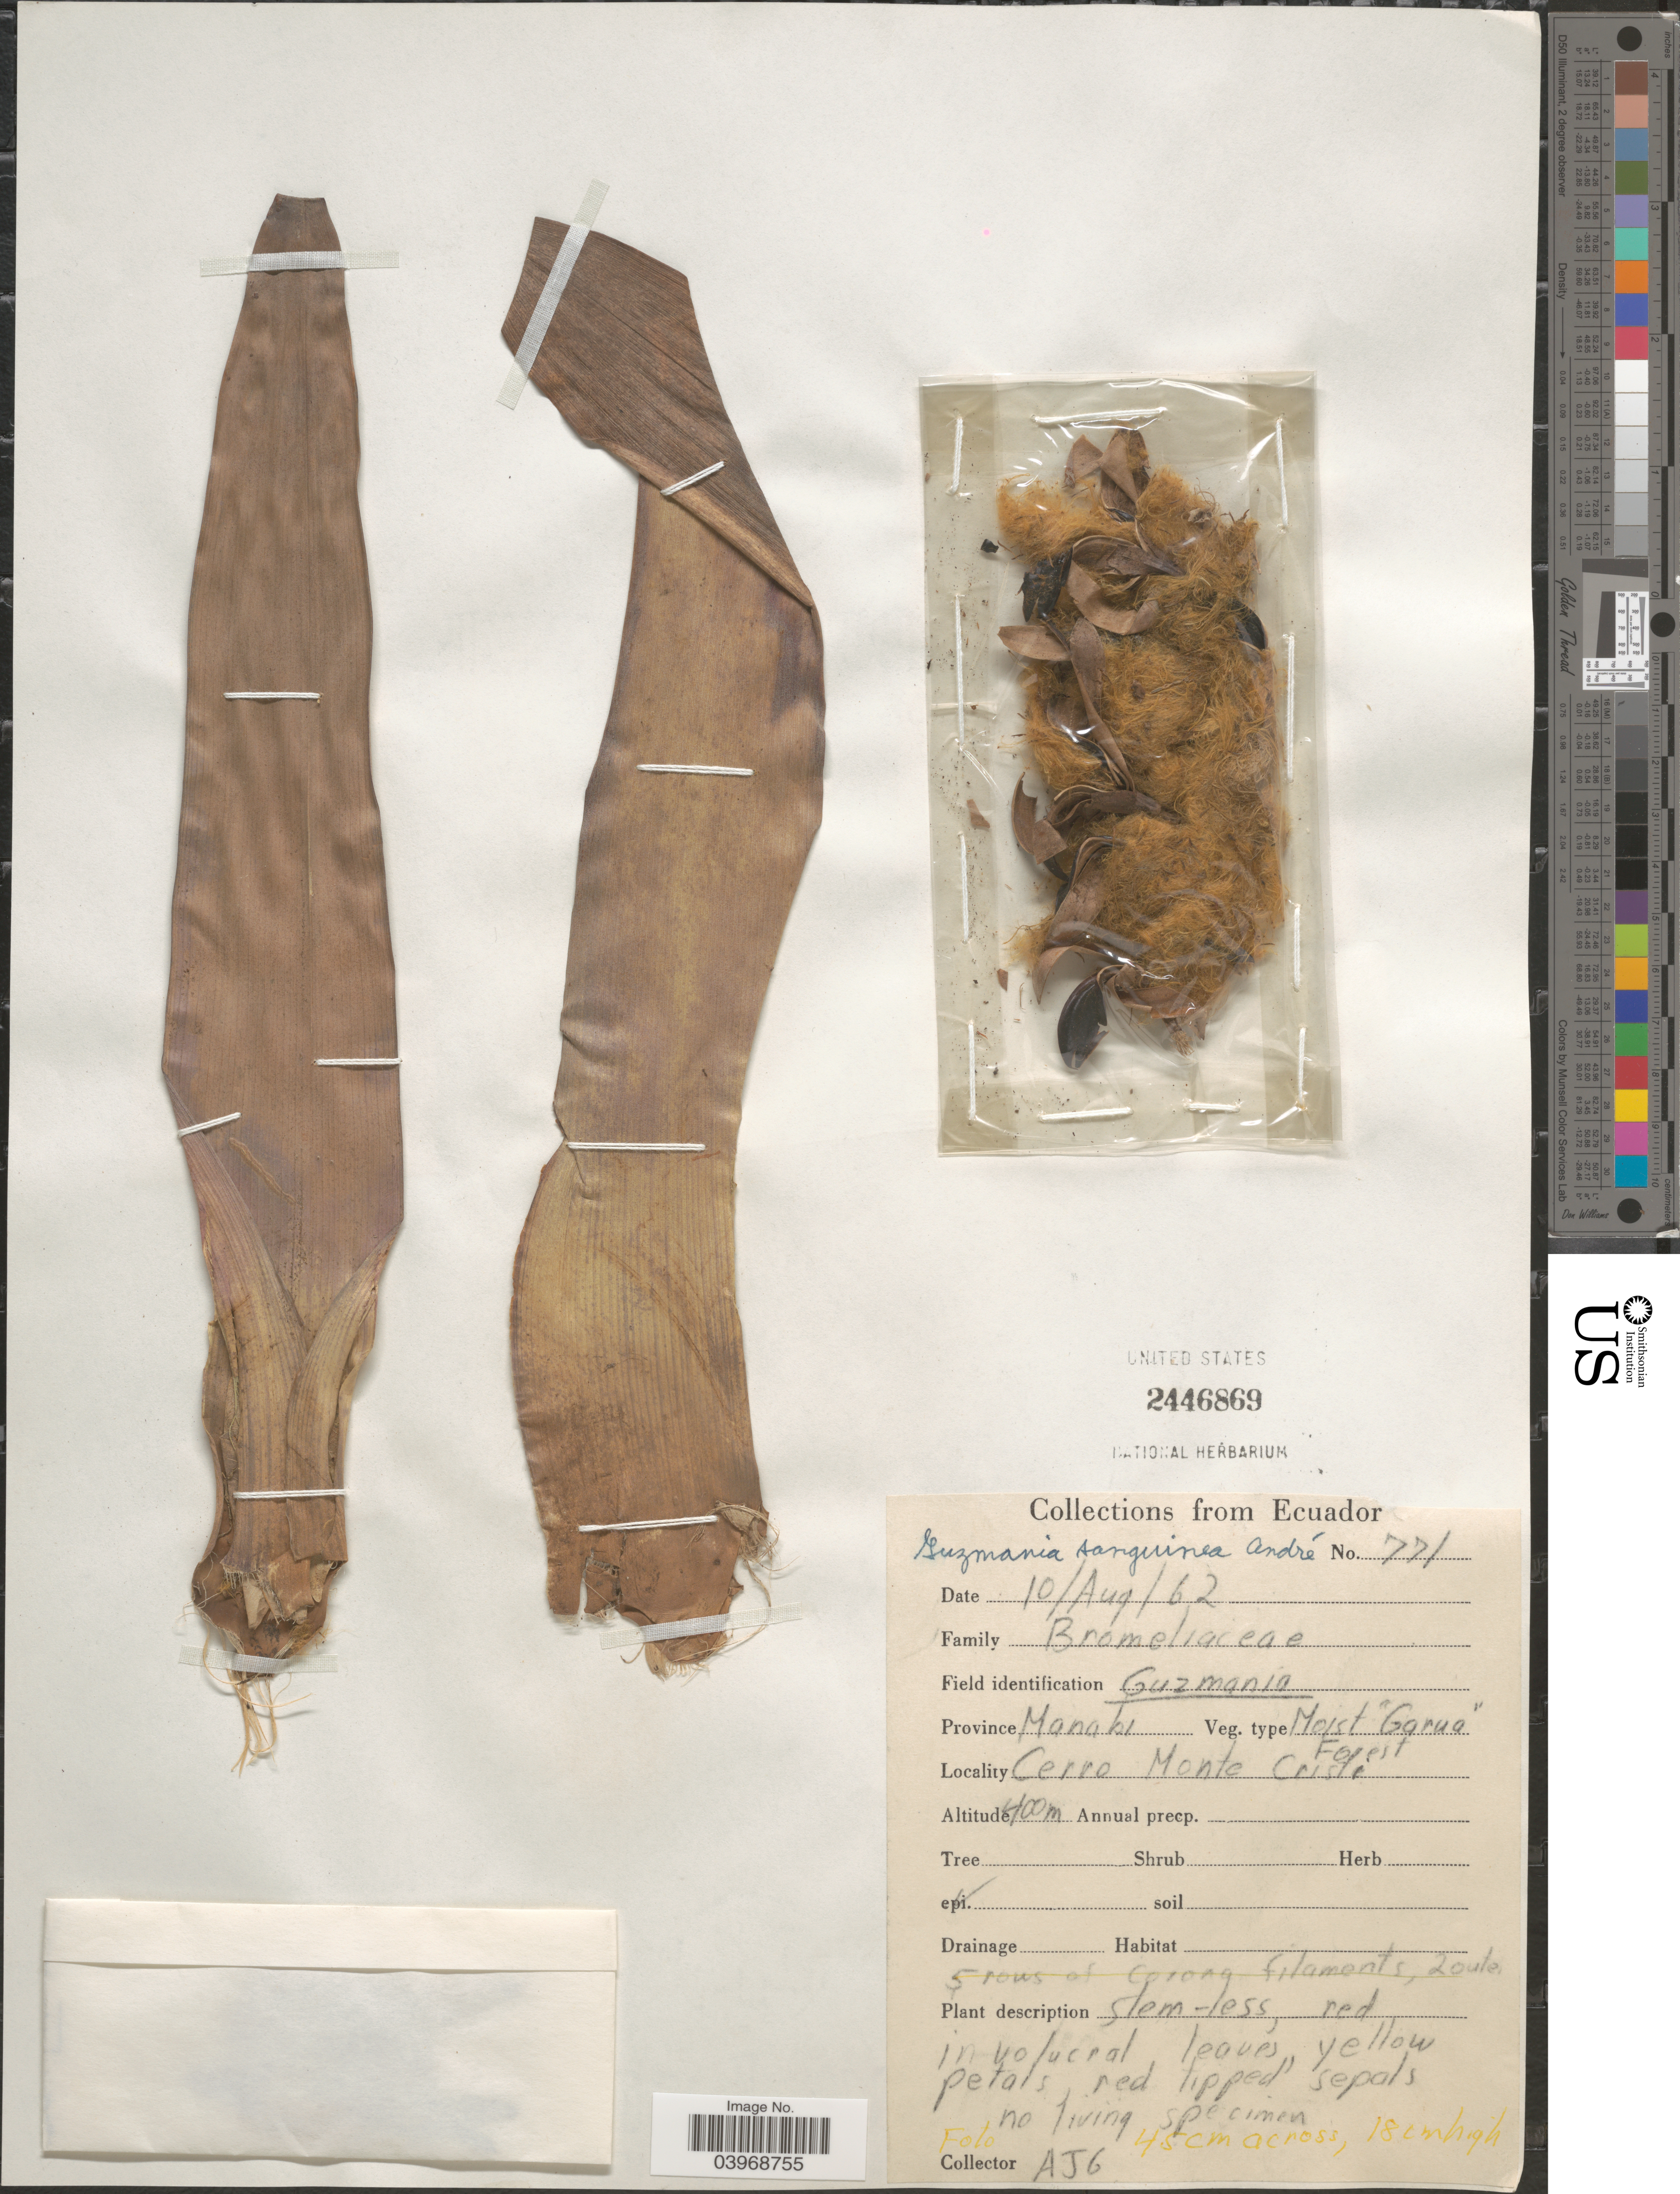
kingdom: Plantae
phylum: Tracheophyta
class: Liliopsida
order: Poales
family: Bromeliaceae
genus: Guzmania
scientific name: Guzmania sanguinea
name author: (André) André ex Mez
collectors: A. J. G.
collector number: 771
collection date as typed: Transcribed d/m/y: 10/8/62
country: Ecuador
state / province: Manabí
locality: Cerro Monte Cristi.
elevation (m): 400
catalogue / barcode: US 2446869